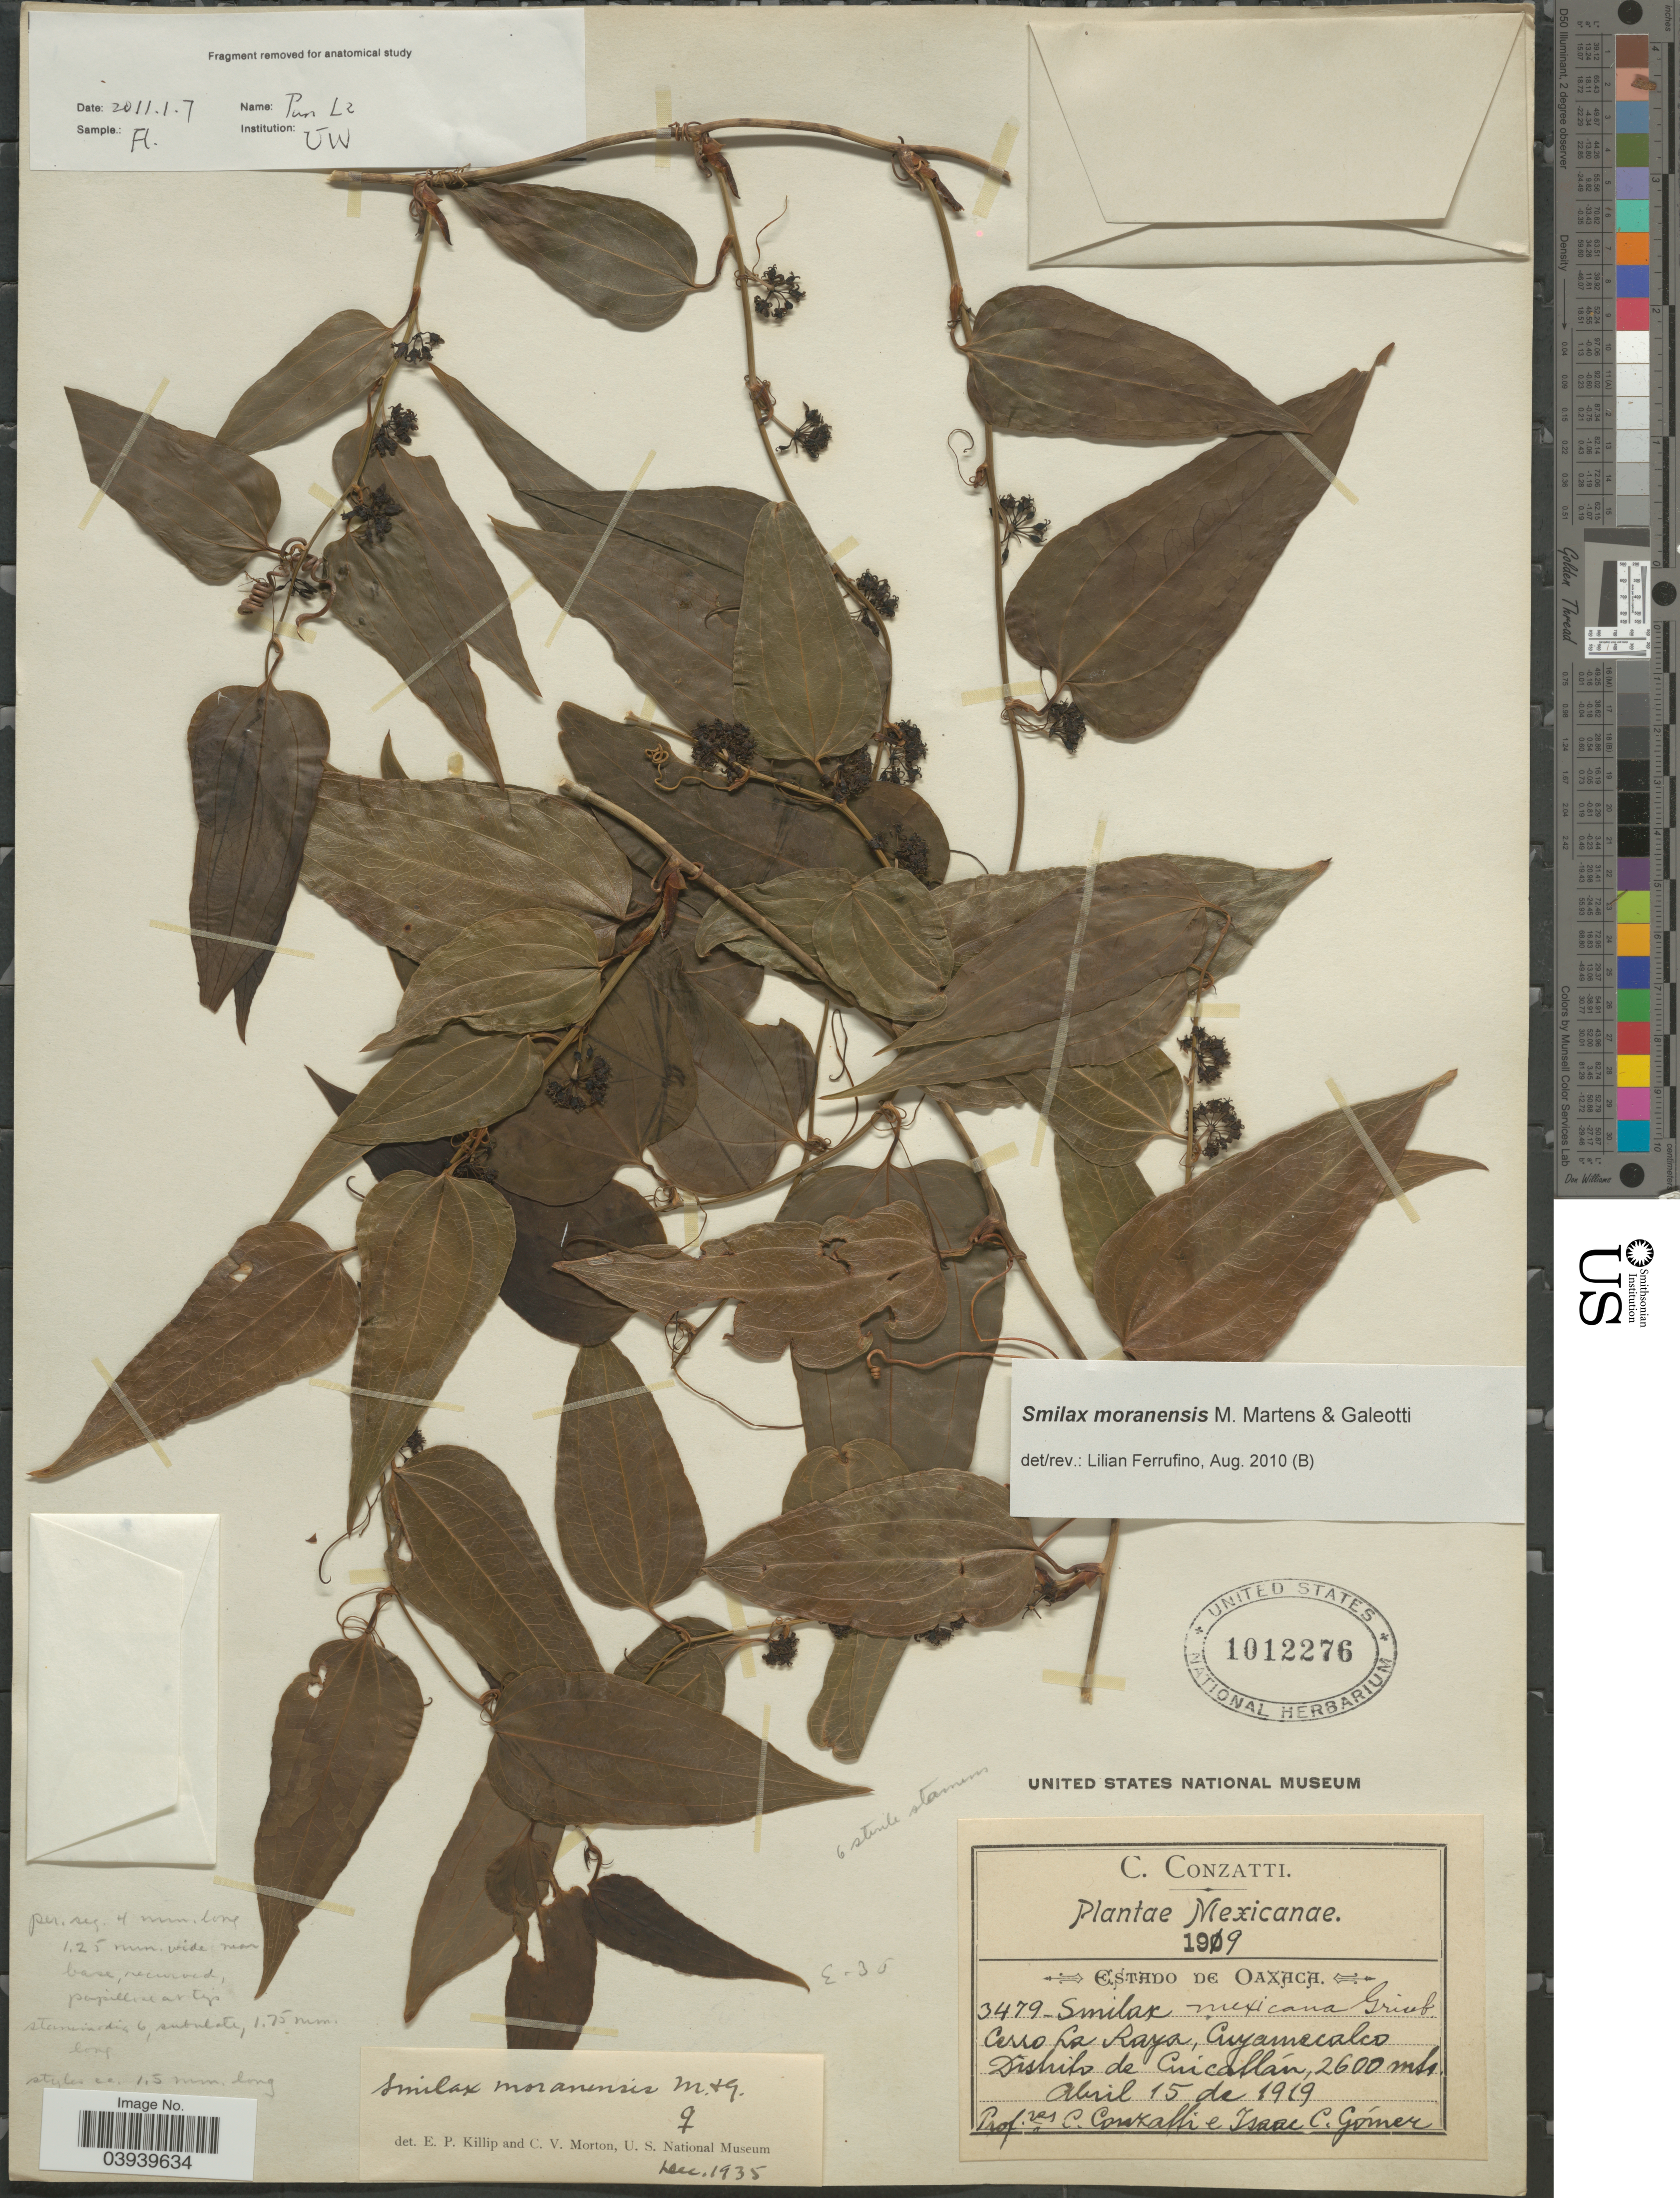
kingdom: Plantae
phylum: Tracheophyta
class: Liliopsida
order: Liliales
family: Smilacaceae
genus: Smilax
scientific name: Smilax moranensis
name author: M. Martens & Galeotti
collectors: C. Conzatti & I. Gomez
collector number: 3479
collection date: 1919-04-15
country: Mexico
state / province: Oaxaca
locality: Cerro La Raya, Cuyamecalco. Distrito de Cuicatlán.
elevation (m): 2600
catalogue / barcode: US 1012276